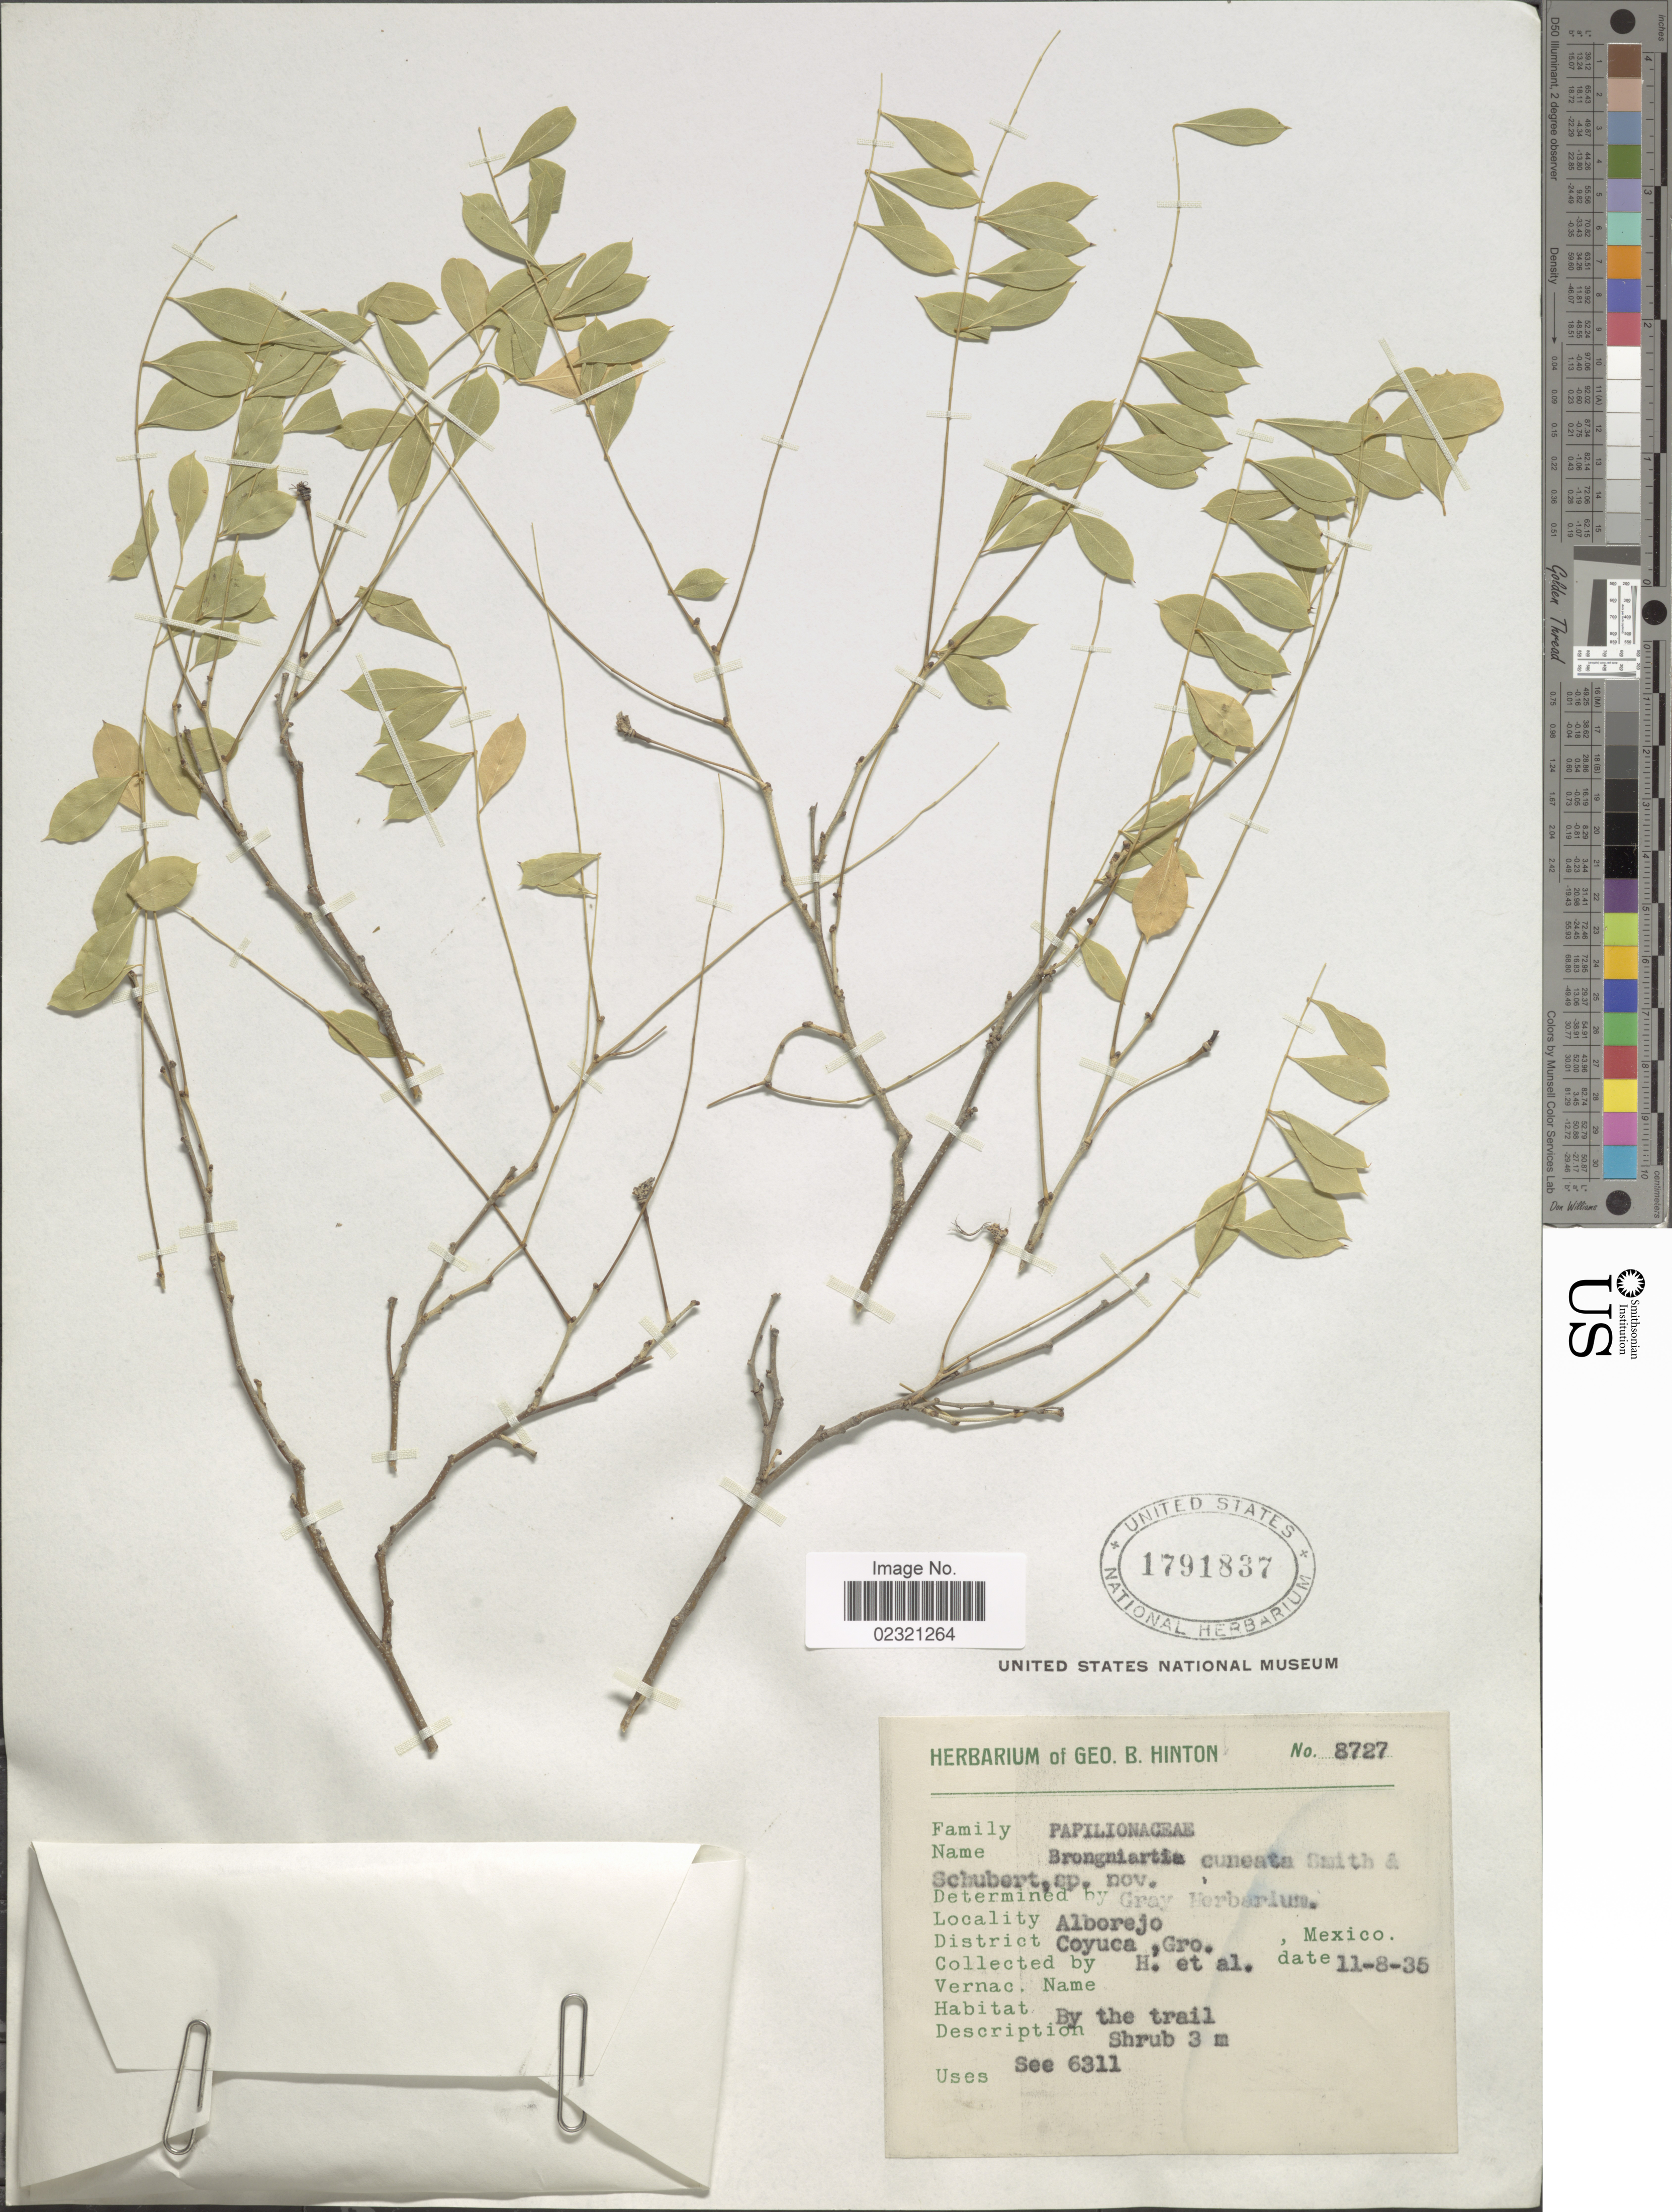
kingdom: Plantae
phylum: Tracheophyta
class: Magnoliopsida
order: Fabales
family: Fabaceae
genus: Brongniartia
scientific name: Brongniartia cuneata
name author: L.B. Sm. & B.G. Schub.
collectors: G. B. Hinton & et al.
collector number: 8727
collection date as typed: Transcribed d/m/y: 11/8/35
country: Mexico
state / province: Guerrero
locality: Alborejo, Coyuca, by the trail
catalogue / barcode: US 1791837